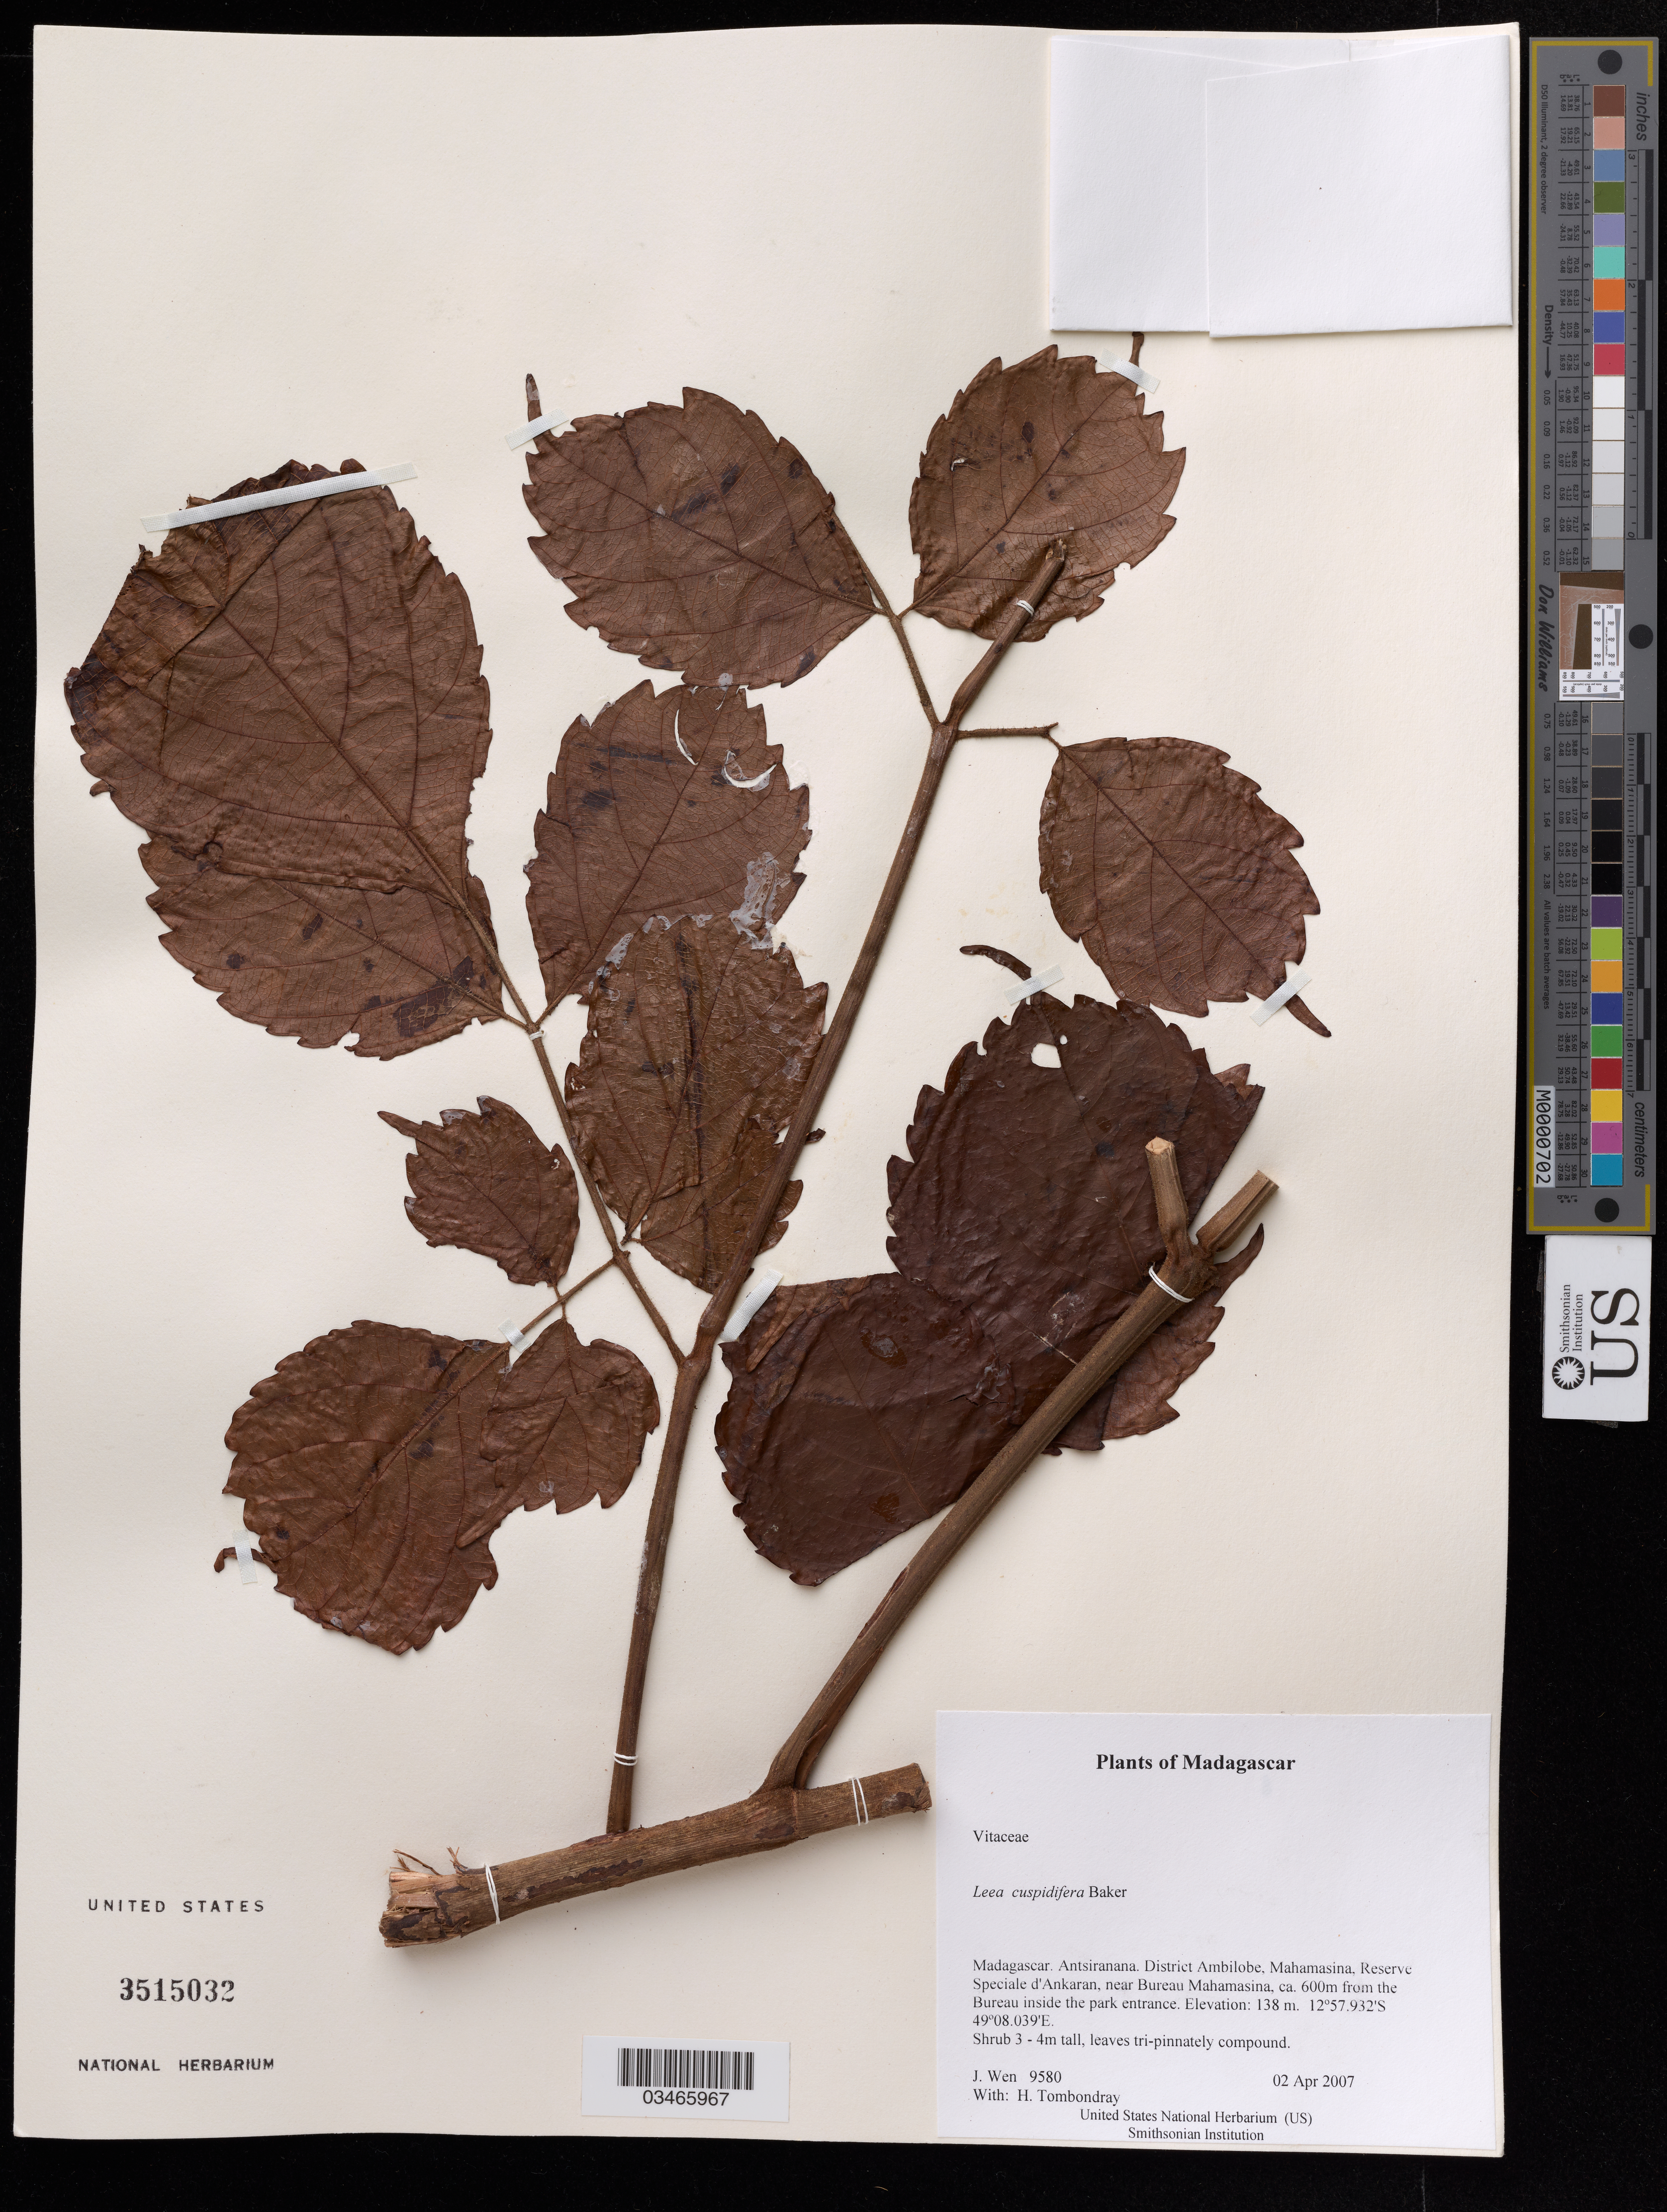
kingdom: Plantae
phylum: Tracheophyta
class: Magnoliopsida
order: Vitales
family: Vitaceae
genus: Leea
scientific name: Leea cuspidifera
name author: Baker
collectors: J. Wen & H. Tombondray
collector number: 9580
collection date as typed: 02 Apr 2007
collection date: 2007-04-02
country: Madagascar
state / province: Diana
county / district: Ambilobe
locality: District Ambilobe, Mahamasina, Reserve Speciale d'Ankaran, near Bureau Mahamasina, ca. 600m from the Bureau inside the park entrance.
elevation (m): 138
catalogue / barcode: US 3515032